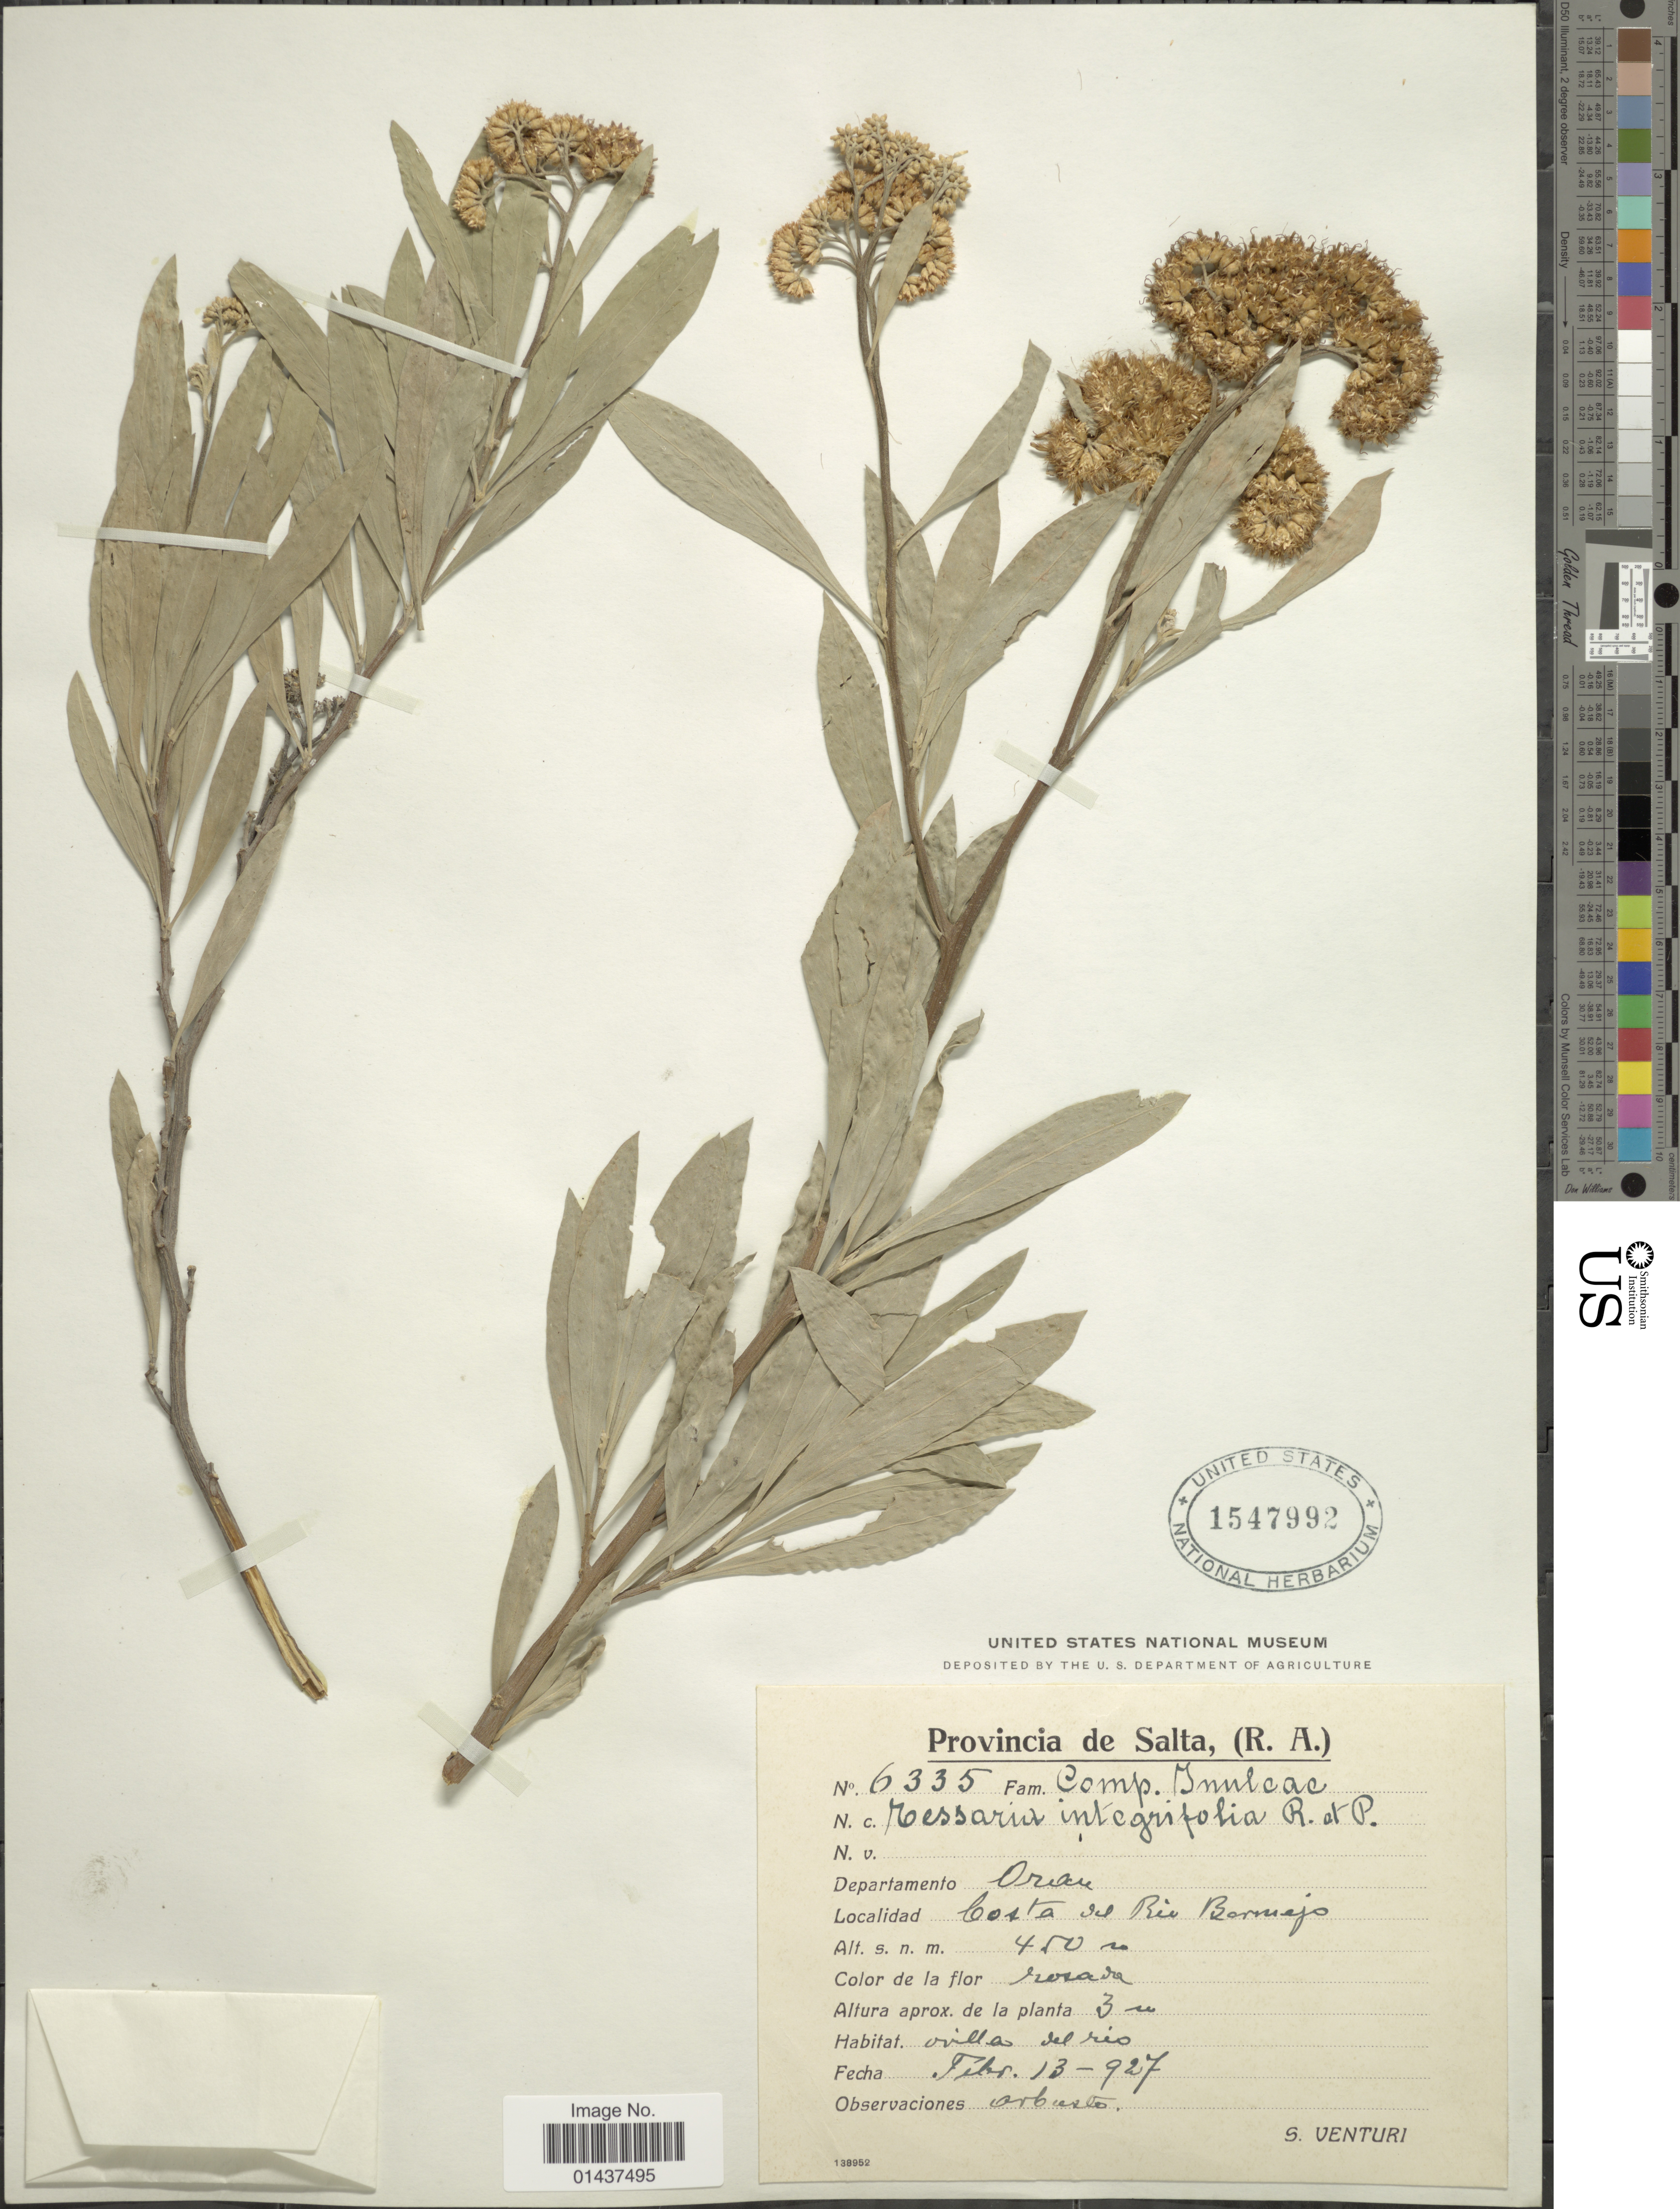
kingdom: Plantae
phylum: Tracheophyta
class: Magnoliopsida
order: Asterales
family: Asteraceae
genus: Tessaria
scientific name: Tessaria integrifolia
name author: Ruiz & Pav.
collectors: S. Venturi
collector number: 6335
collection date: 1927-02-13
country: Argentina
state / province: Salta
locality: (R.A), Departamento Oran, Costa del Rio Bermejo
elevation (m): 450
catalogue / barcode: US 1547992